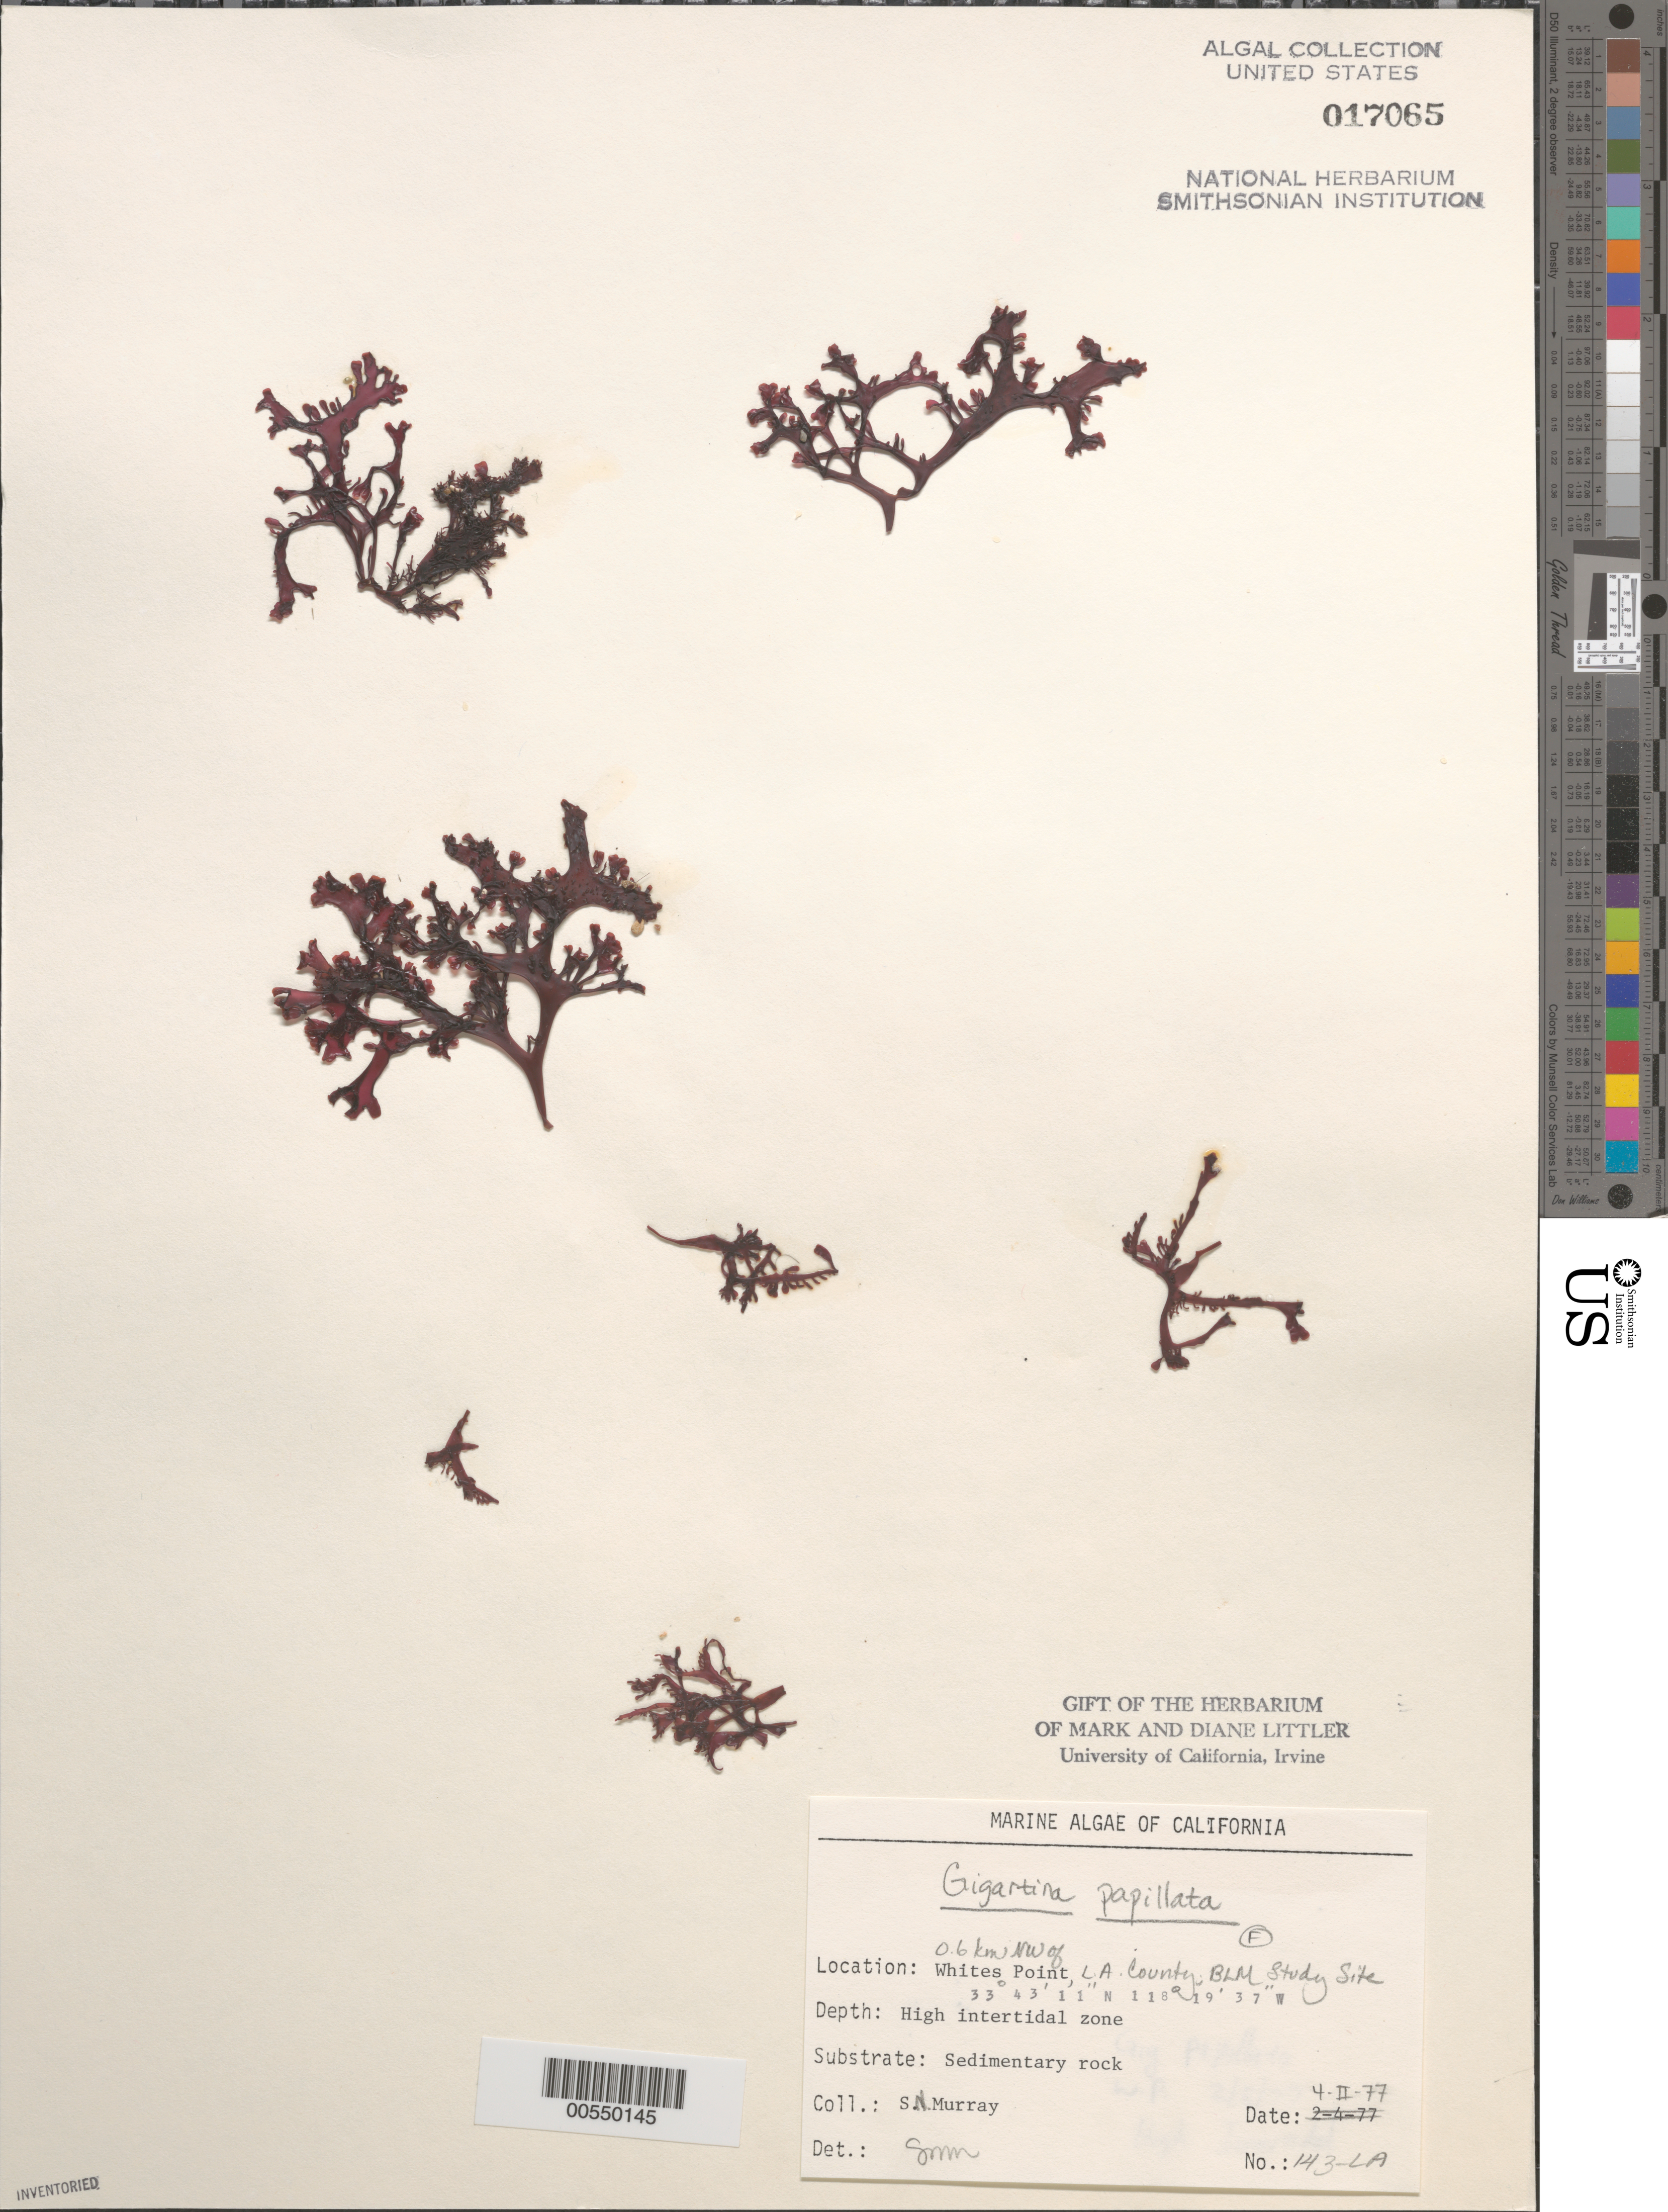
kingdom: Plantae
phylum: Rhodophyta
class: Florideophyceae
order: Gigartinales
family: Phyllophoraceae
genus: Mastocarpus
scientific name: Mastocarpus papillatus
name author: (C. Agardh) Kütz.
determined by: Algae name updating Project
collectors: S. N. Murray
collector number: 143-LA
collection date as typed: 04 Feb 1977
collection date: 1977-02-04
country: United States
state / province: California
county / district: Los Angeles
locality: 0.6 km northwest of Whites Point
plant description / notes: BLM-SOCALBIGHT Rocky Intertidal Survey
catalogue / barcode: US 17065